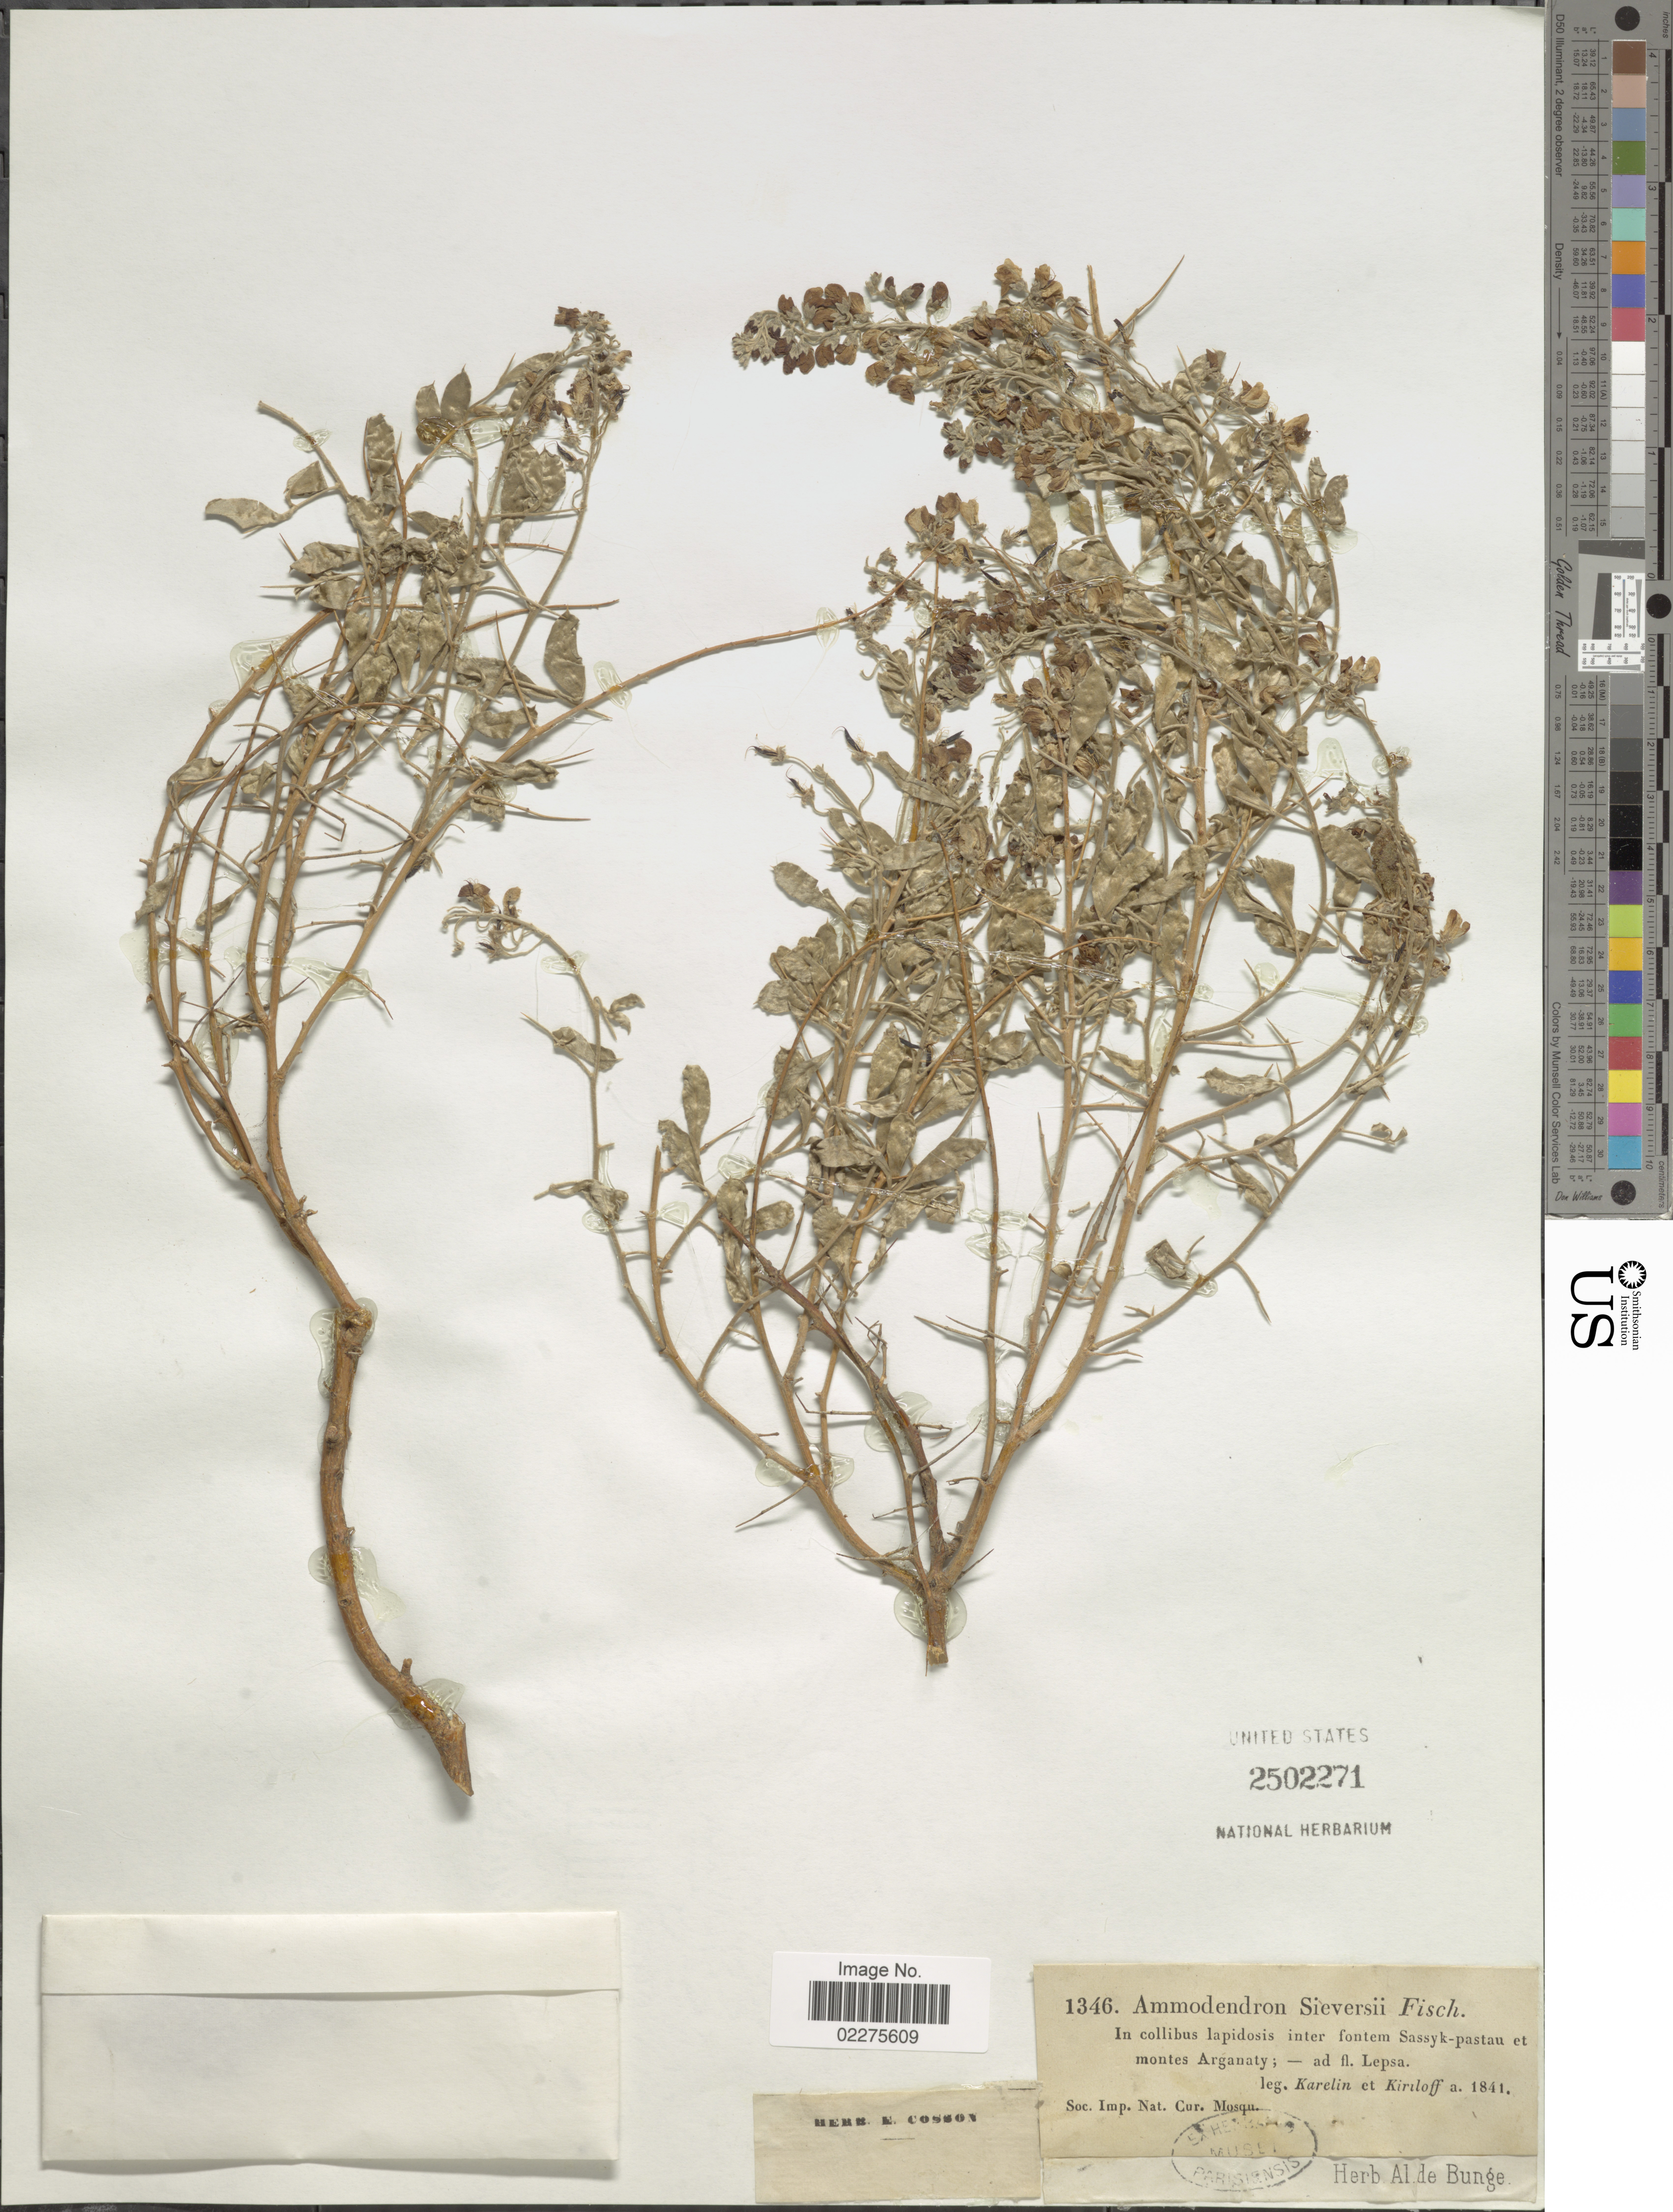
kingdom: Plantae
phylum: Tracheophyta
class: Magnoliopsida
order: Fabales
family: Fabaceae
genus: Ammodendron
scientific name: Ammodendron sieversii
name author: DC.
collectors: Karelin & Kiriloff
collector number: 1346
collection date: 1841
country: Kazakhstan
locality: In collibus lapidosis inter fontem Sassyk-pastau et montes Arganaty; - ad fl. Lepsa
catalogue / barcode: US 2502271